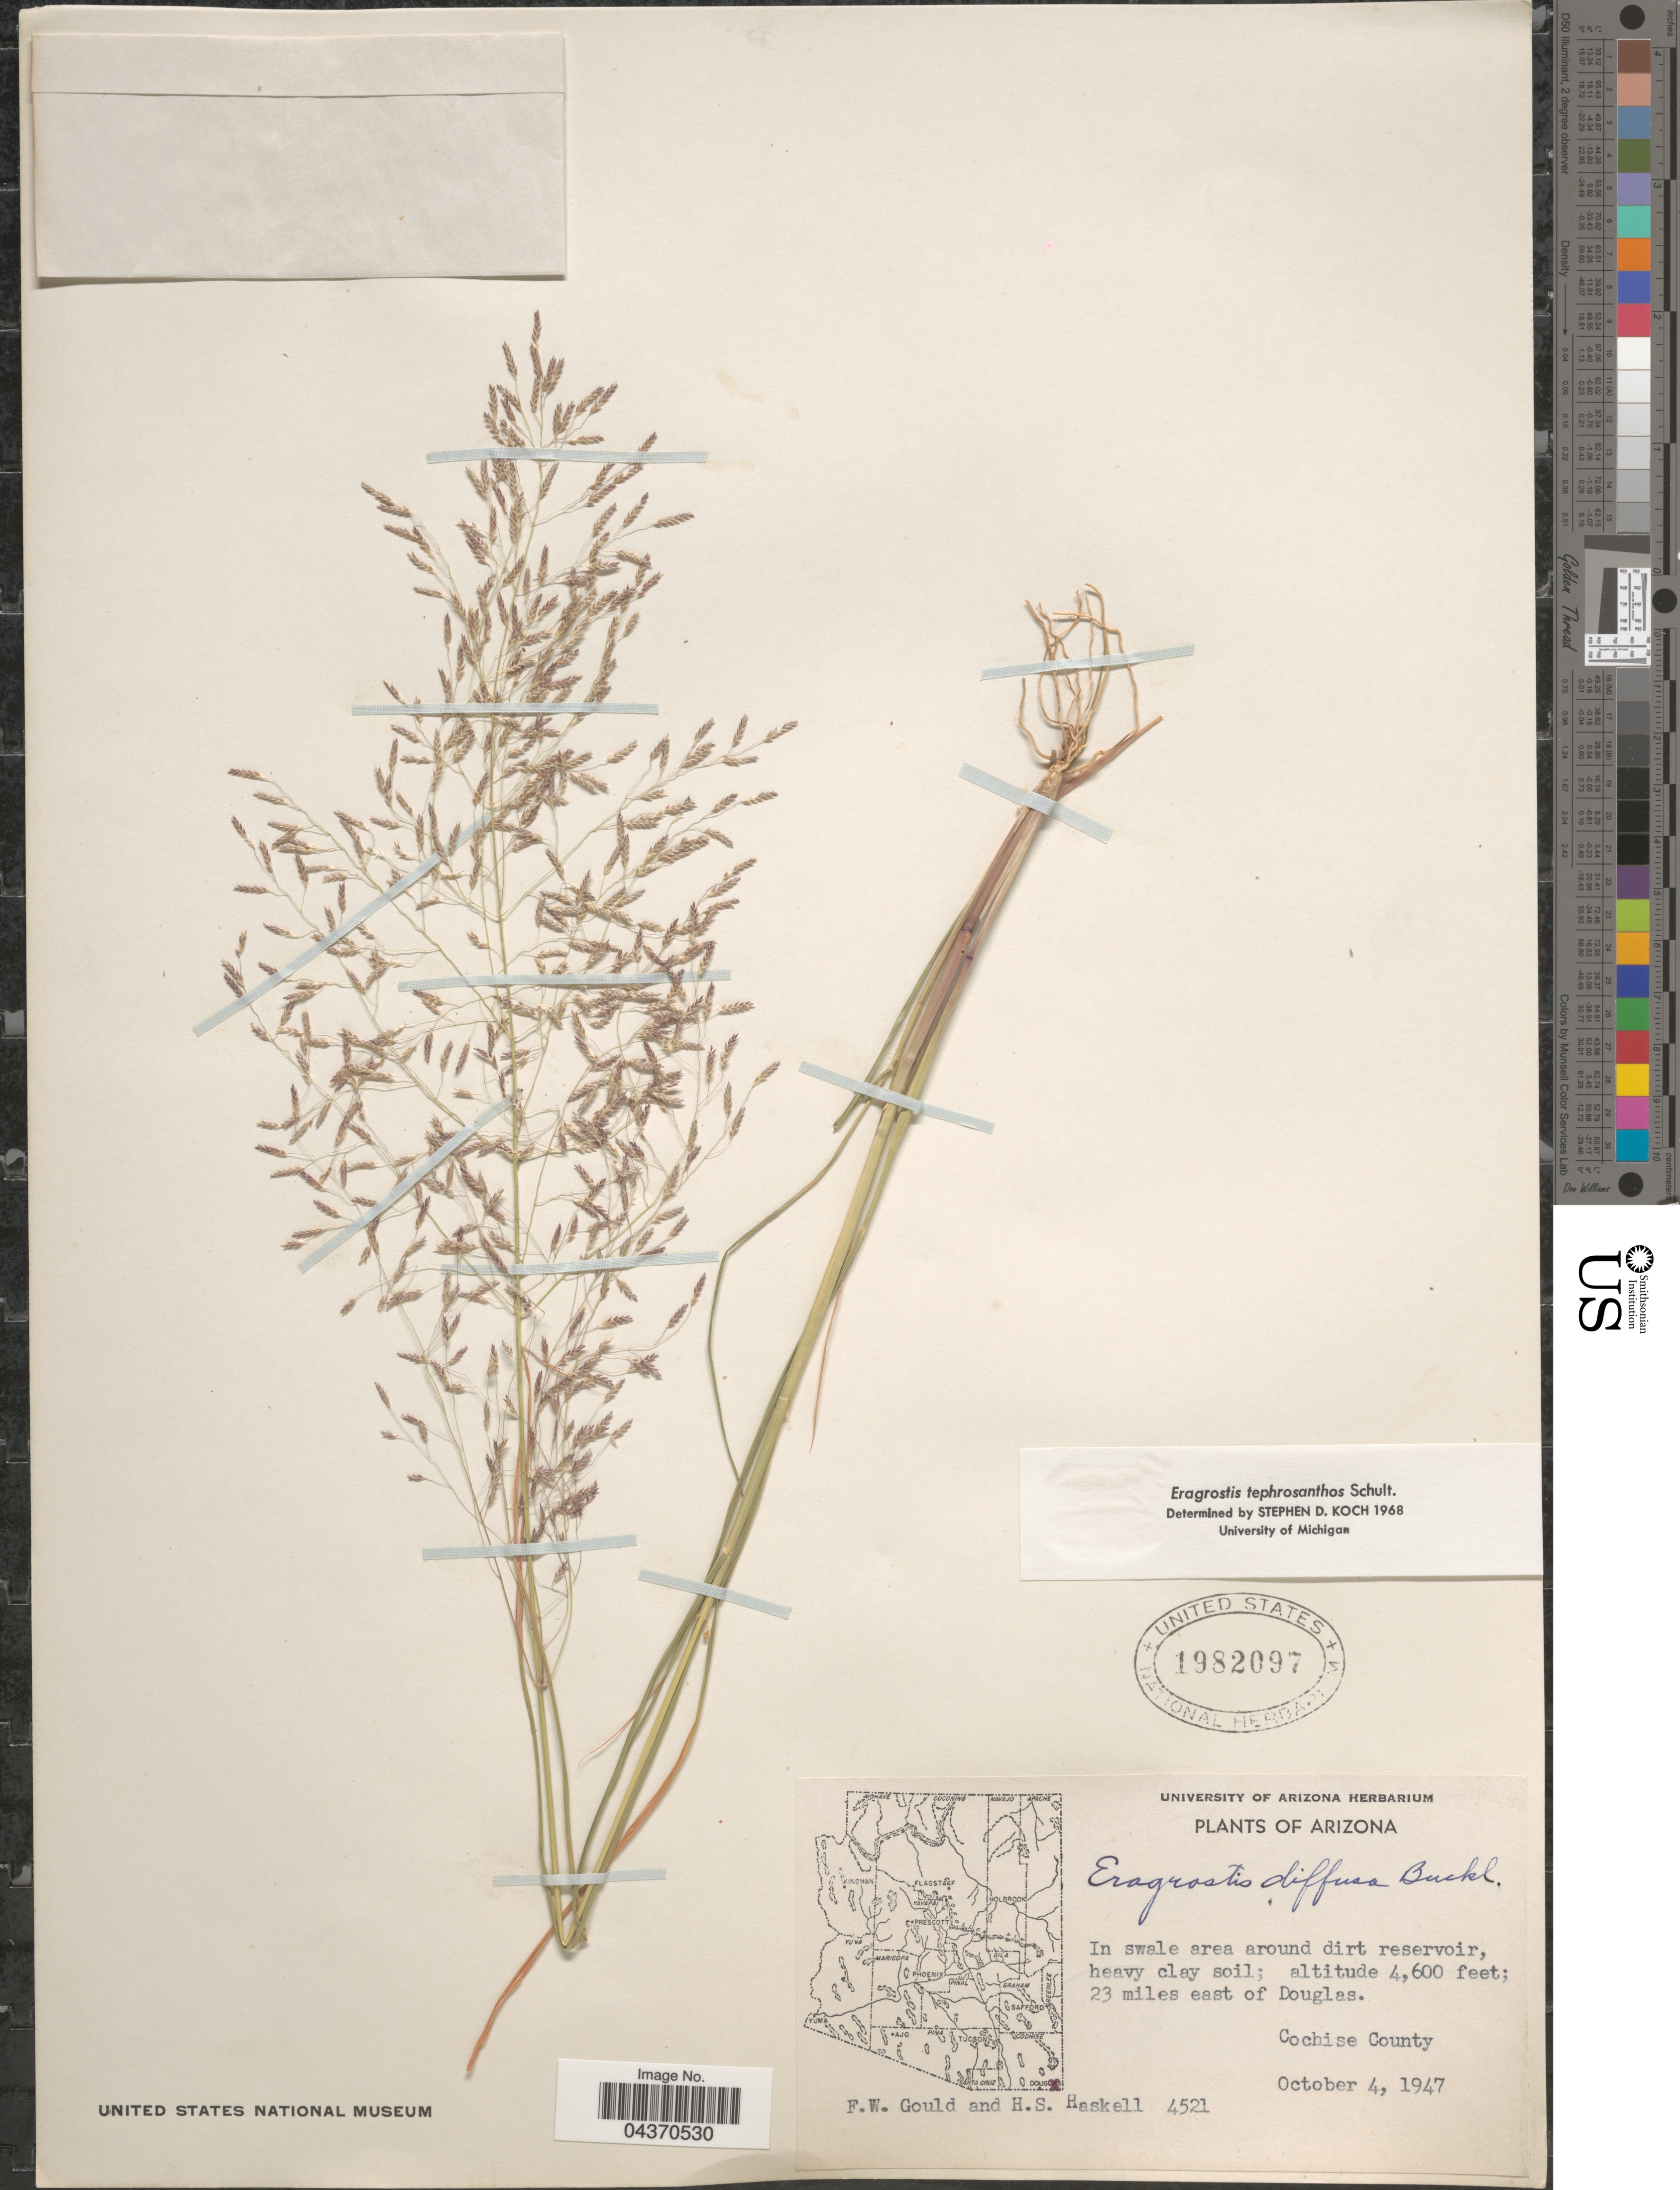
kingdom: Plantae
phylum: Tracheophyta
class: Liliopsida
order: Poales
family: Poaceae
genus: Eragrostis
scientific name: Eragrostis pectinacea var. miserrima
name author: (E. Fourn.) Reeder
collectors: F. W. Gould & H. Haskell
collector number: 4521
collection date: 1947-10-04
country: United States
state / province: Arizona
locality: In swale area around dirt reservoir, 23 miles east of Douglas. Cochise County.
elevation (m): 1402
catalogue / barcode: US 1982097